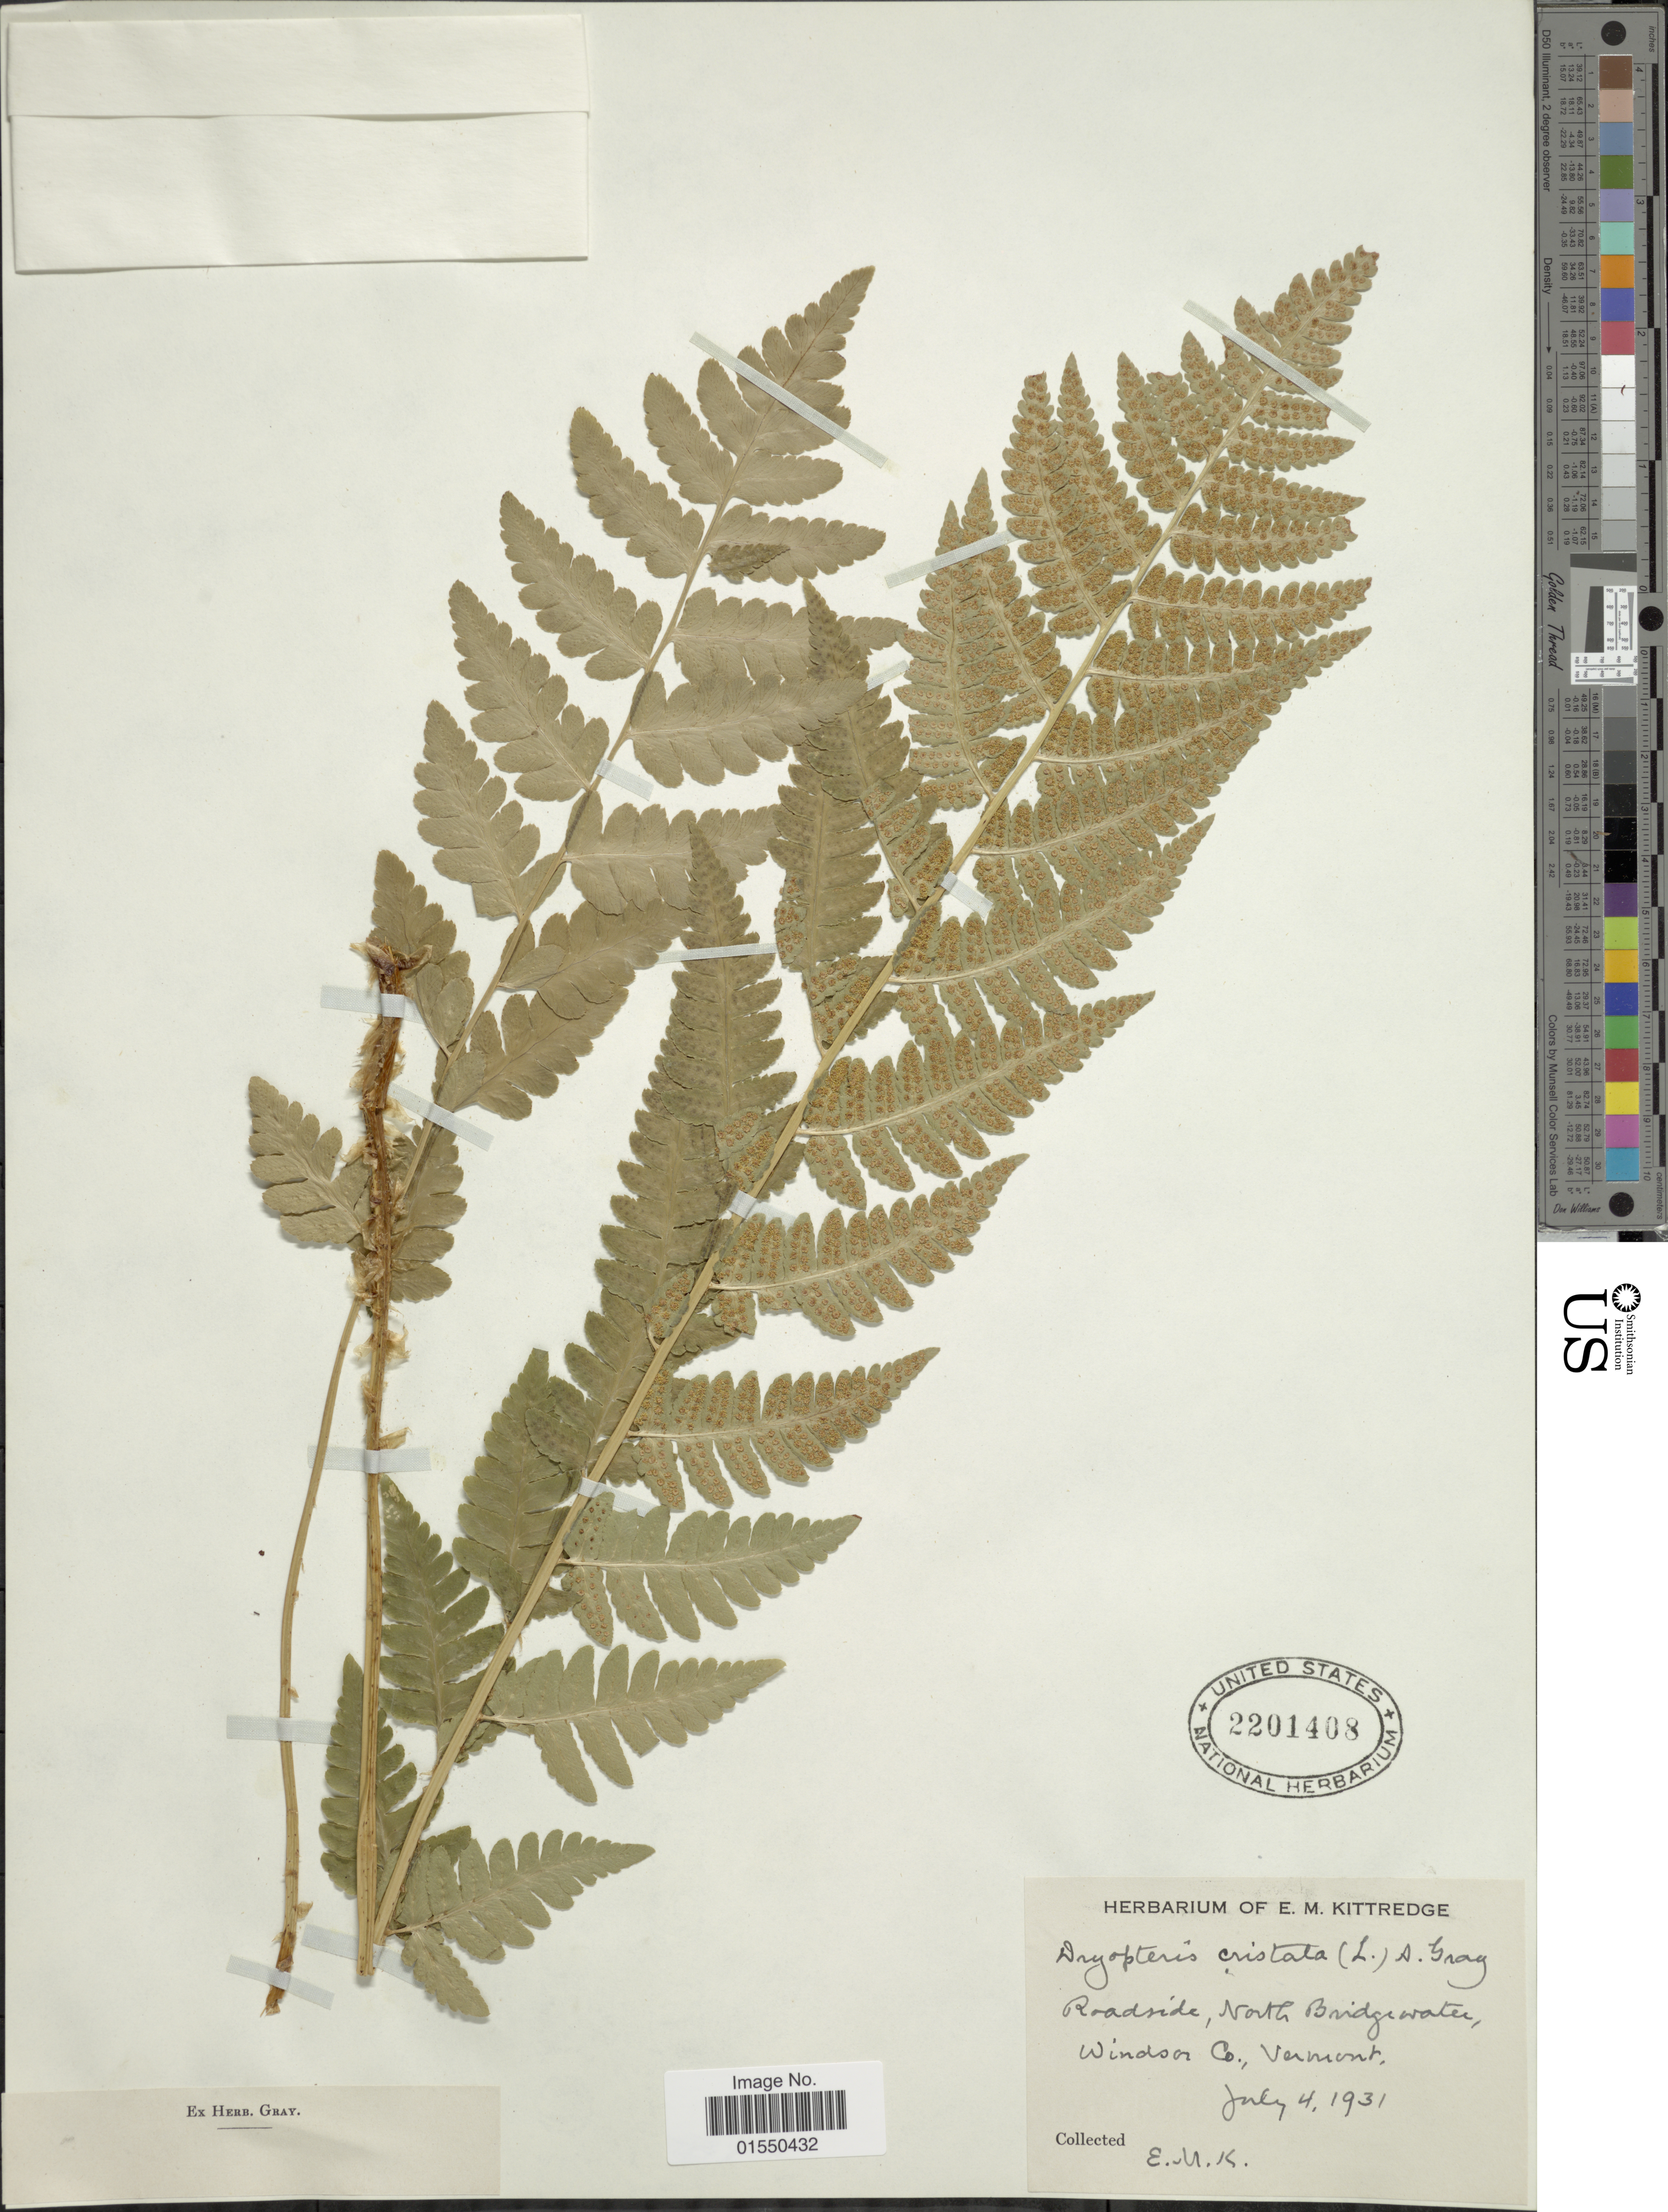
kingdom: Plantae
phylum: Tracheophyta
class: Polypodiopsida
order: Polypodiales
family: Dryopteridaceae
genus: Dryopteris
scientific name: Dryopteris cristata var. spinulosa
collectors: E. Kittredge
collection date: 1931-07-04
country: United States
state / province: Vermont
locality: Roadside, North Bridgewater, Windsor Co.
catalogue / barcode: US 2201408